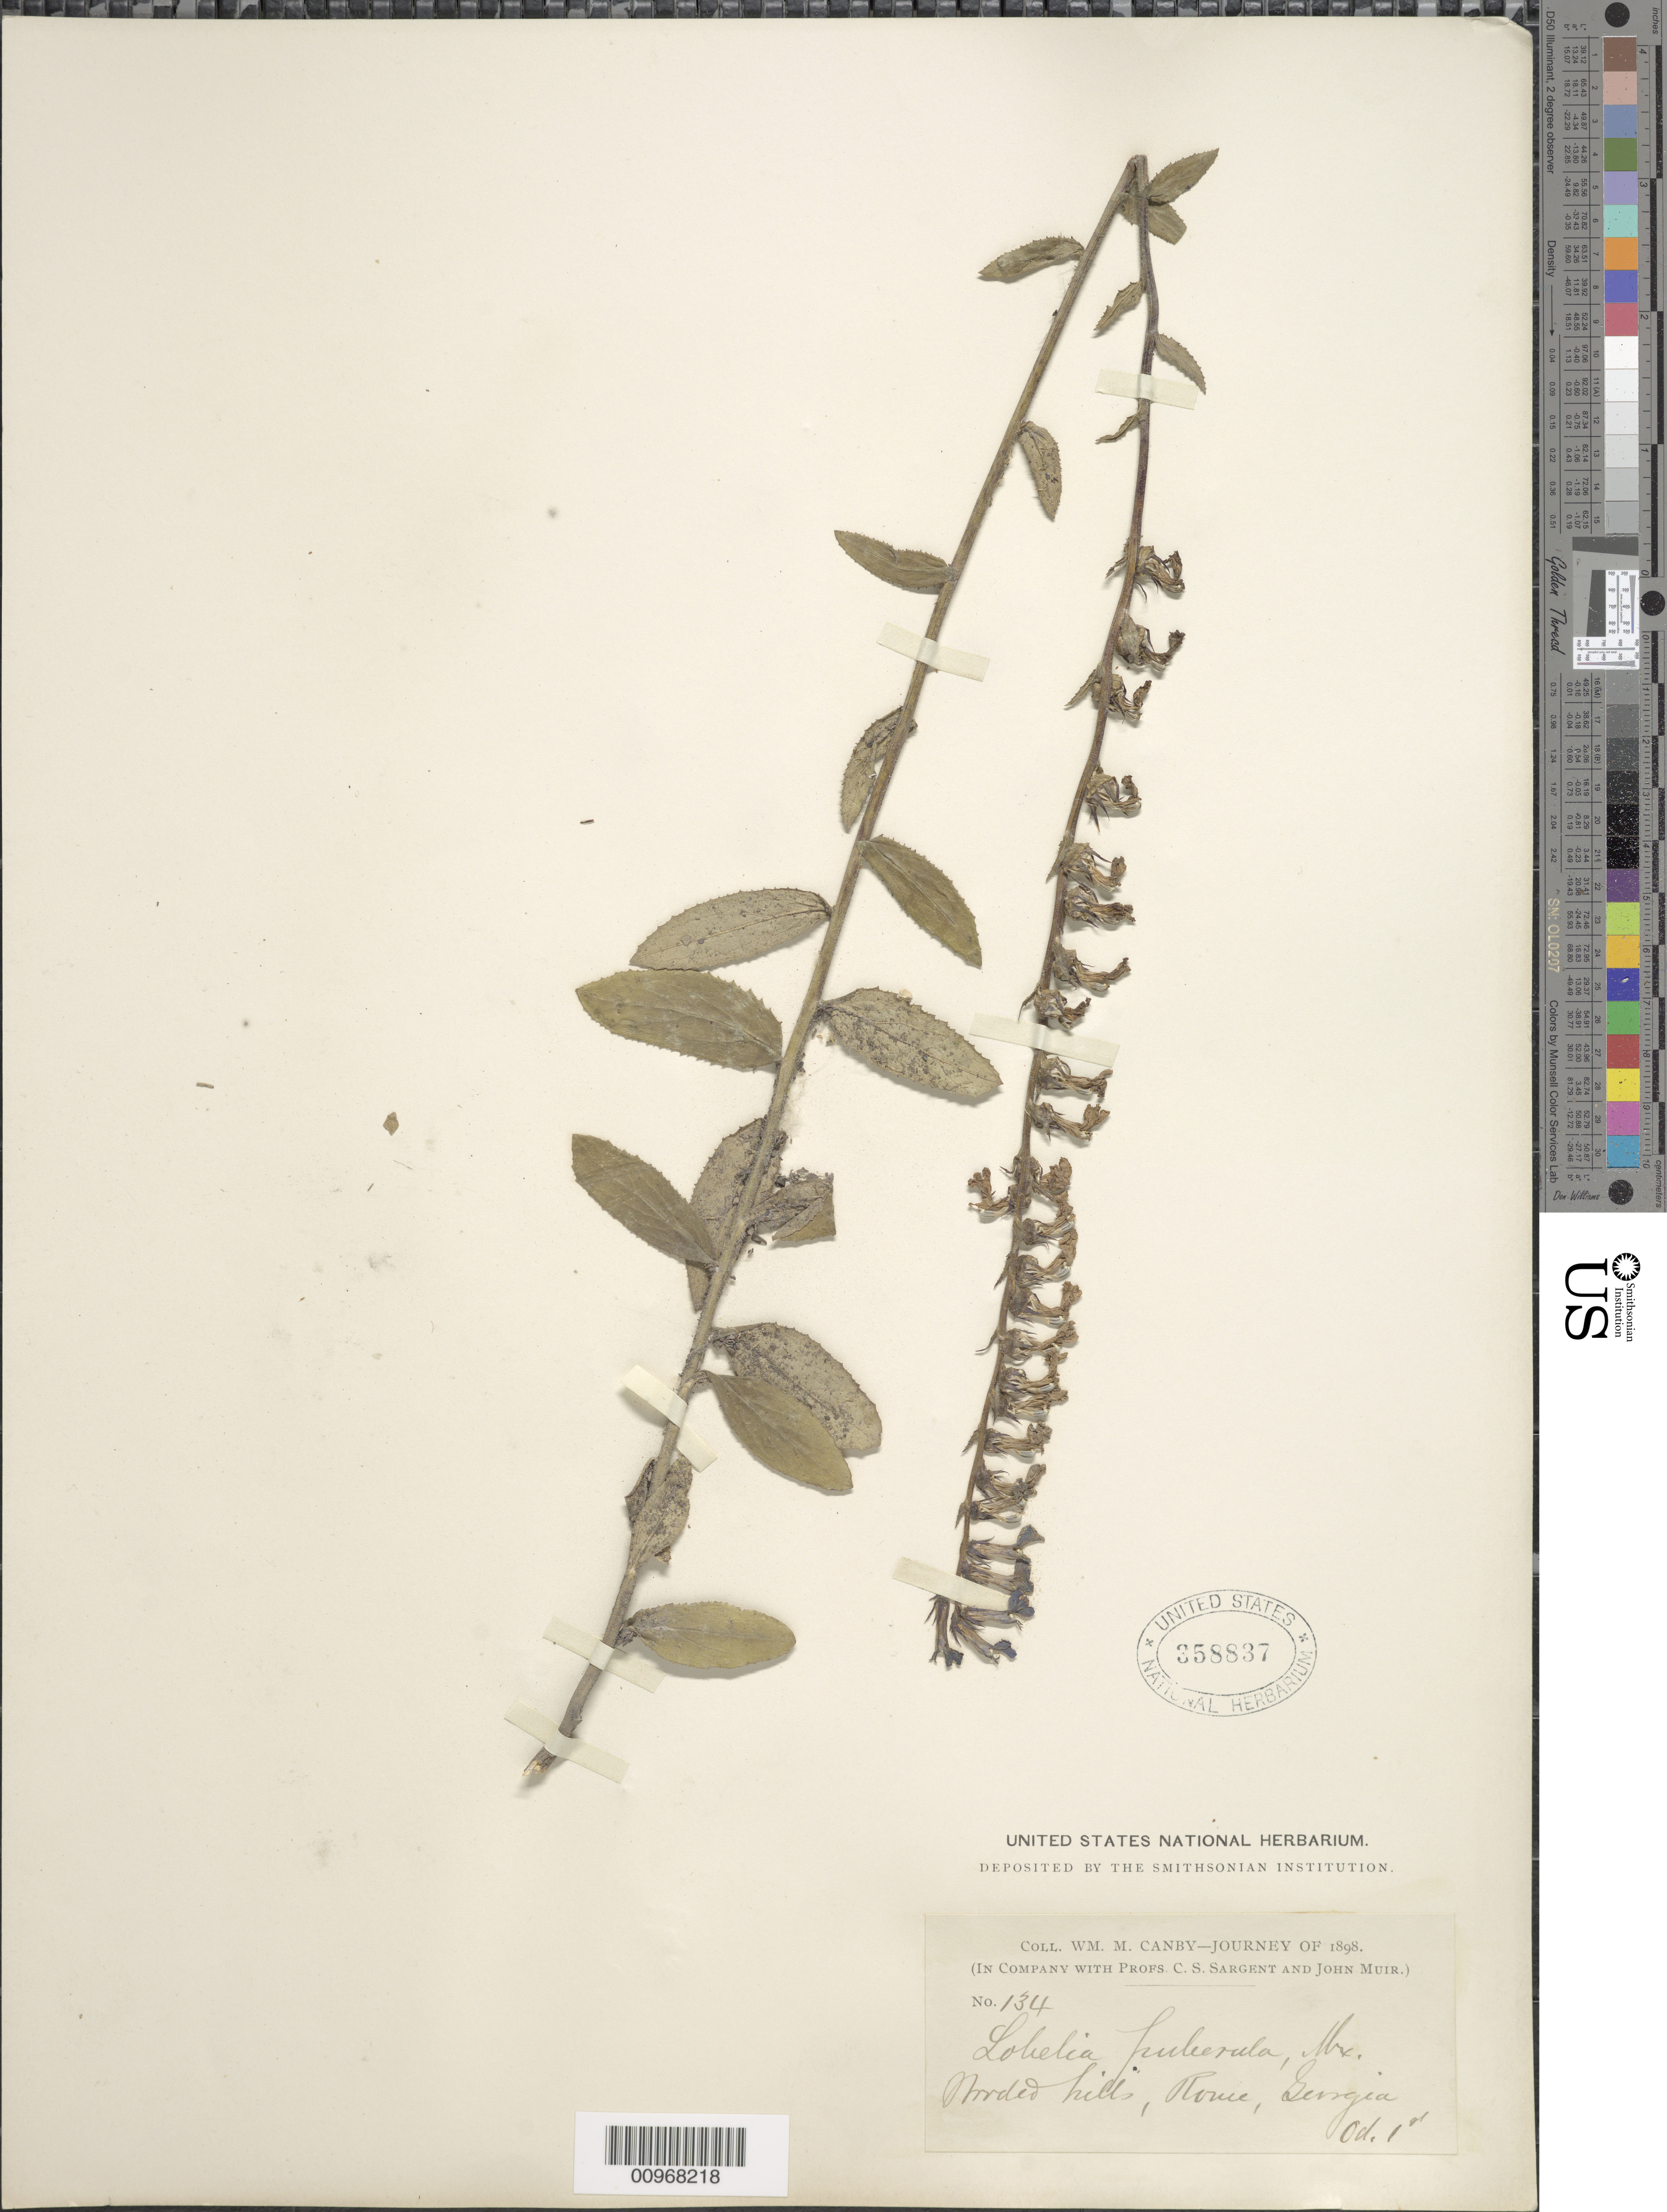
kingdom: Plantae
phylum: Tracheophyta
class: Magnoliopsida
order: Asterales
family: Campanulaceae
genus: Lobelia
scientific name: Lobelia puberula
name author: Michx.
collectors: W. M. Canby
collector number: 134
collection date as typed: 01 Oct 1898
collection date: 1898-10-01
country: United States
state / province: Georgia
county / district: Floyd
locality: Rome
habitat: wooded hills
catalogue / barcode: US 358837